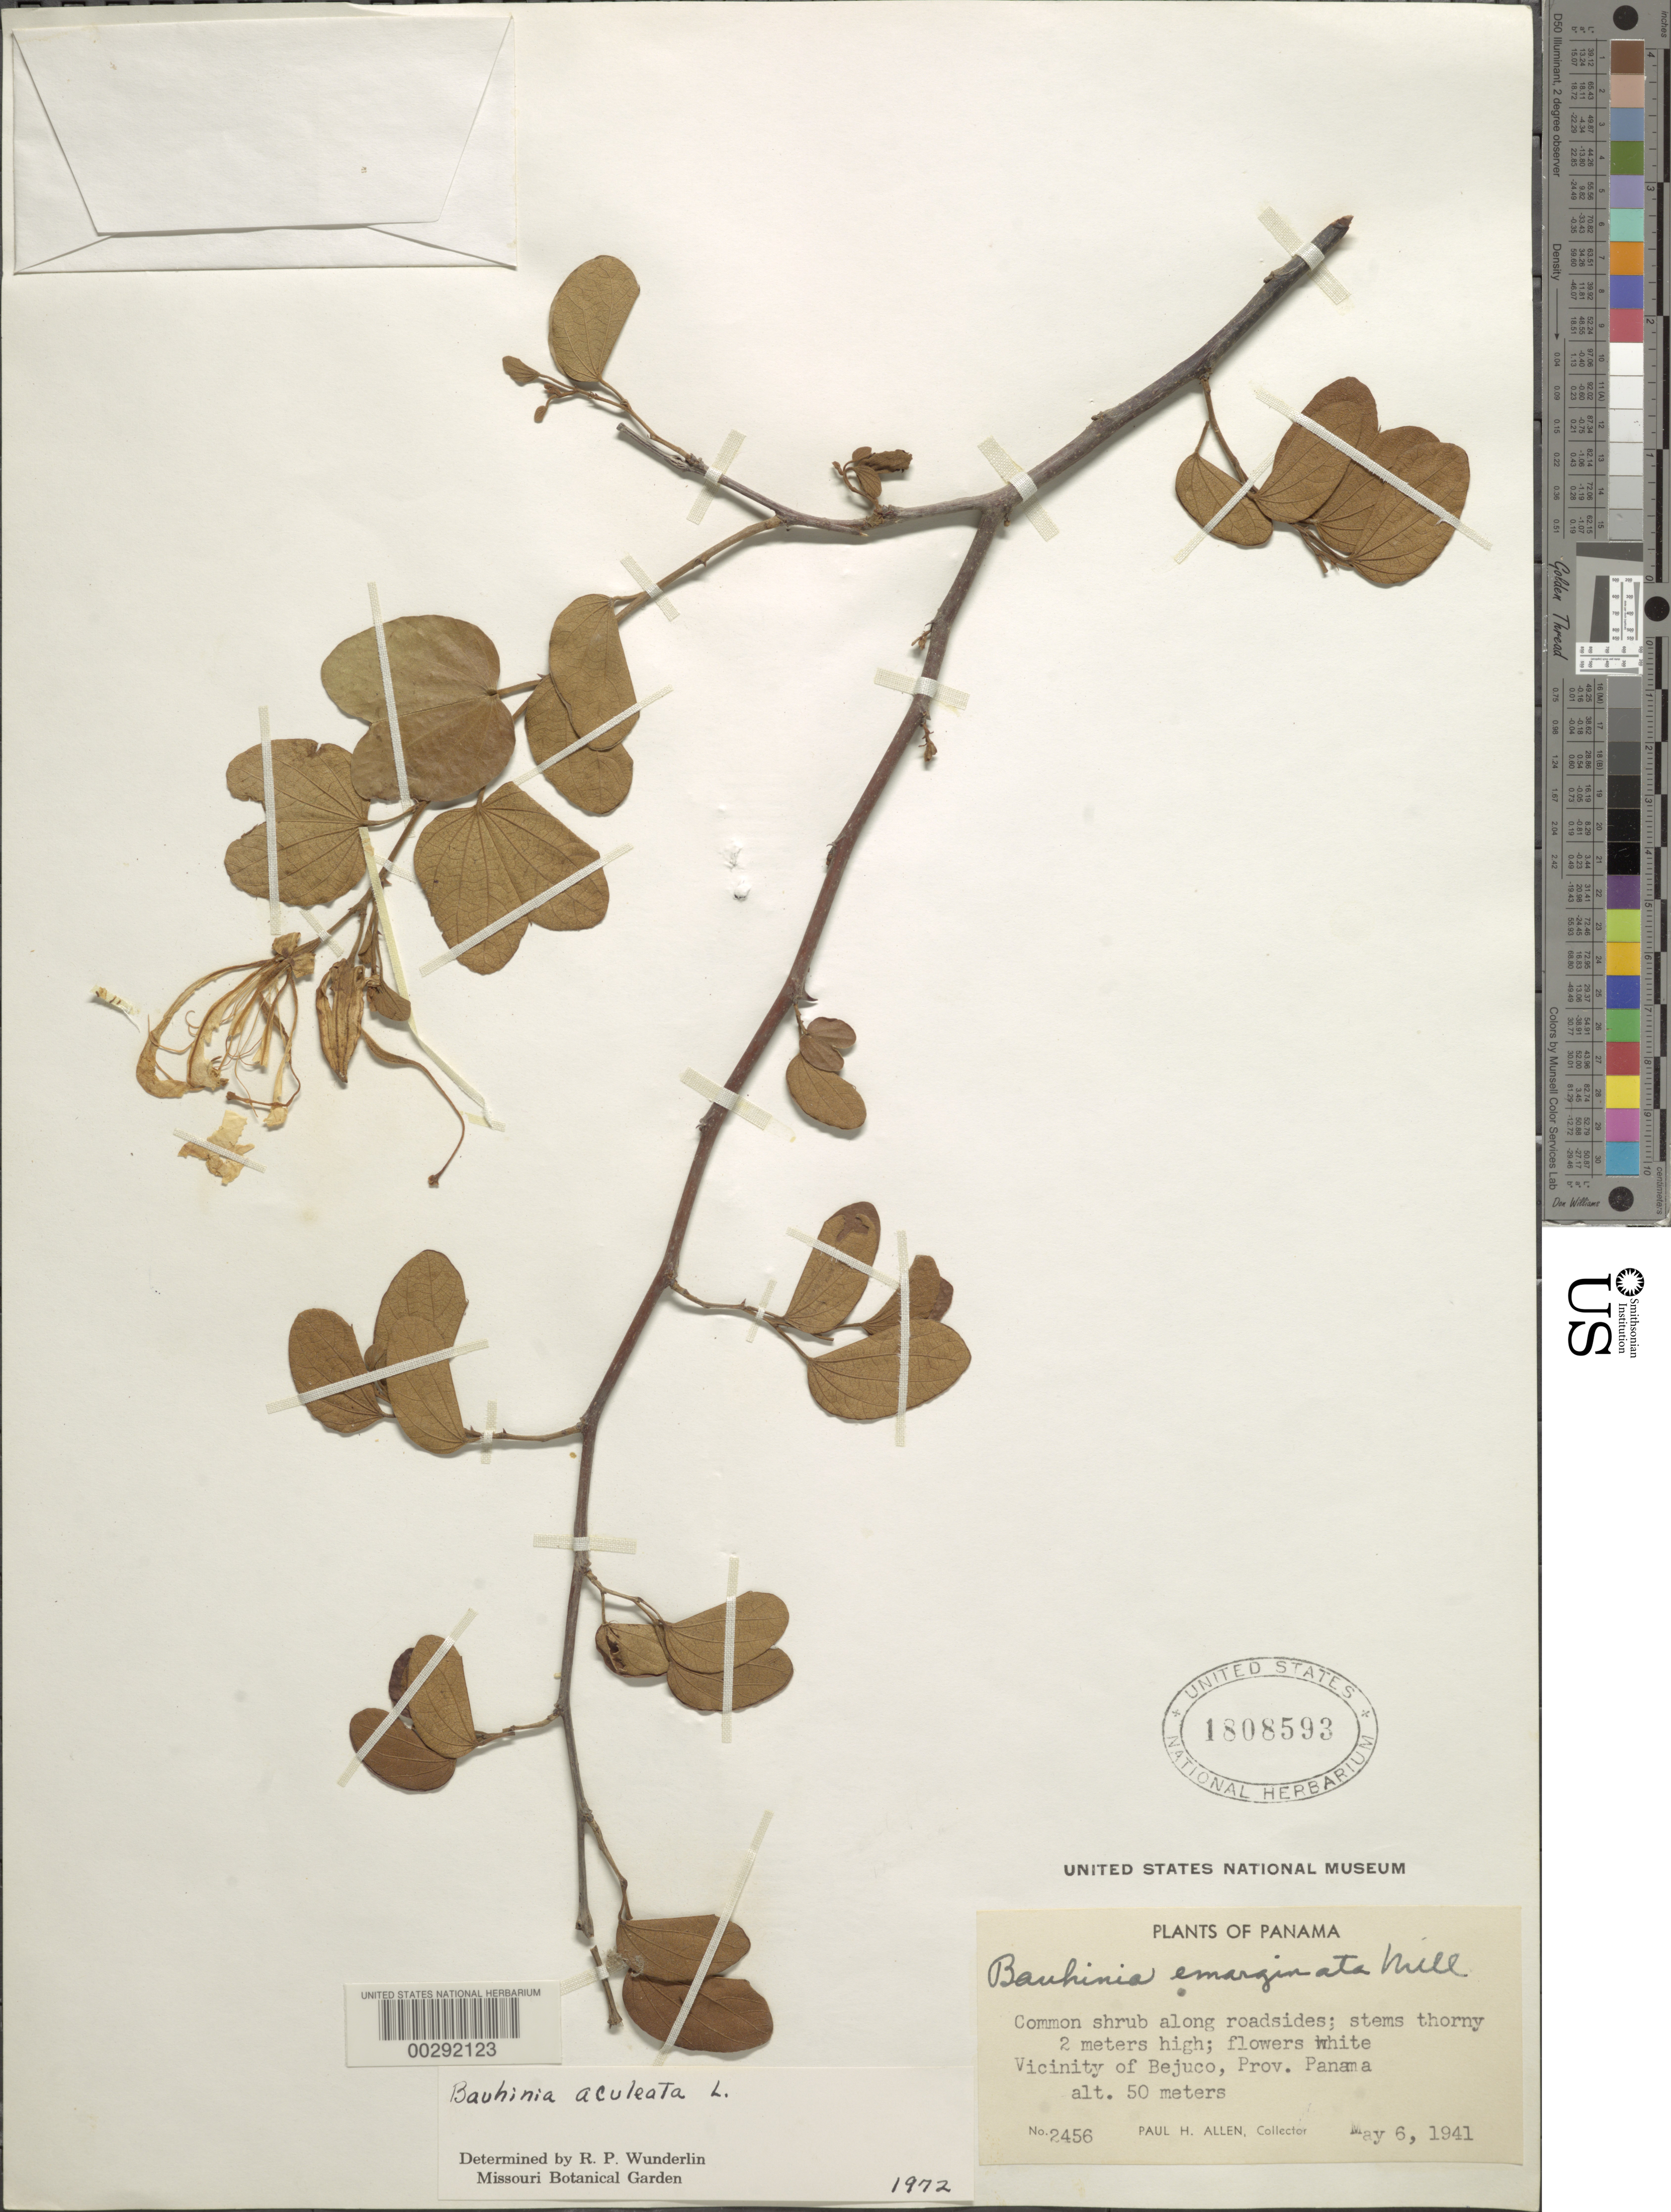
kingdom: Plantae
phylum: Tracheophyta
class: Magnoliopsida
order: Fabales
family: Fabaceae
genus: Bauhinia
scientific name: Bauhinia aculeata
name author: L.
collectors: P. H. Allen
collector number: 2456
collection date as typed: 06 May 1941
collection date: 1941-05-06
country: Panama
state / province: Panamá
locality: Vicinity of Bejuco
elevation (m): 50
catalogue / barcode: US 1808593